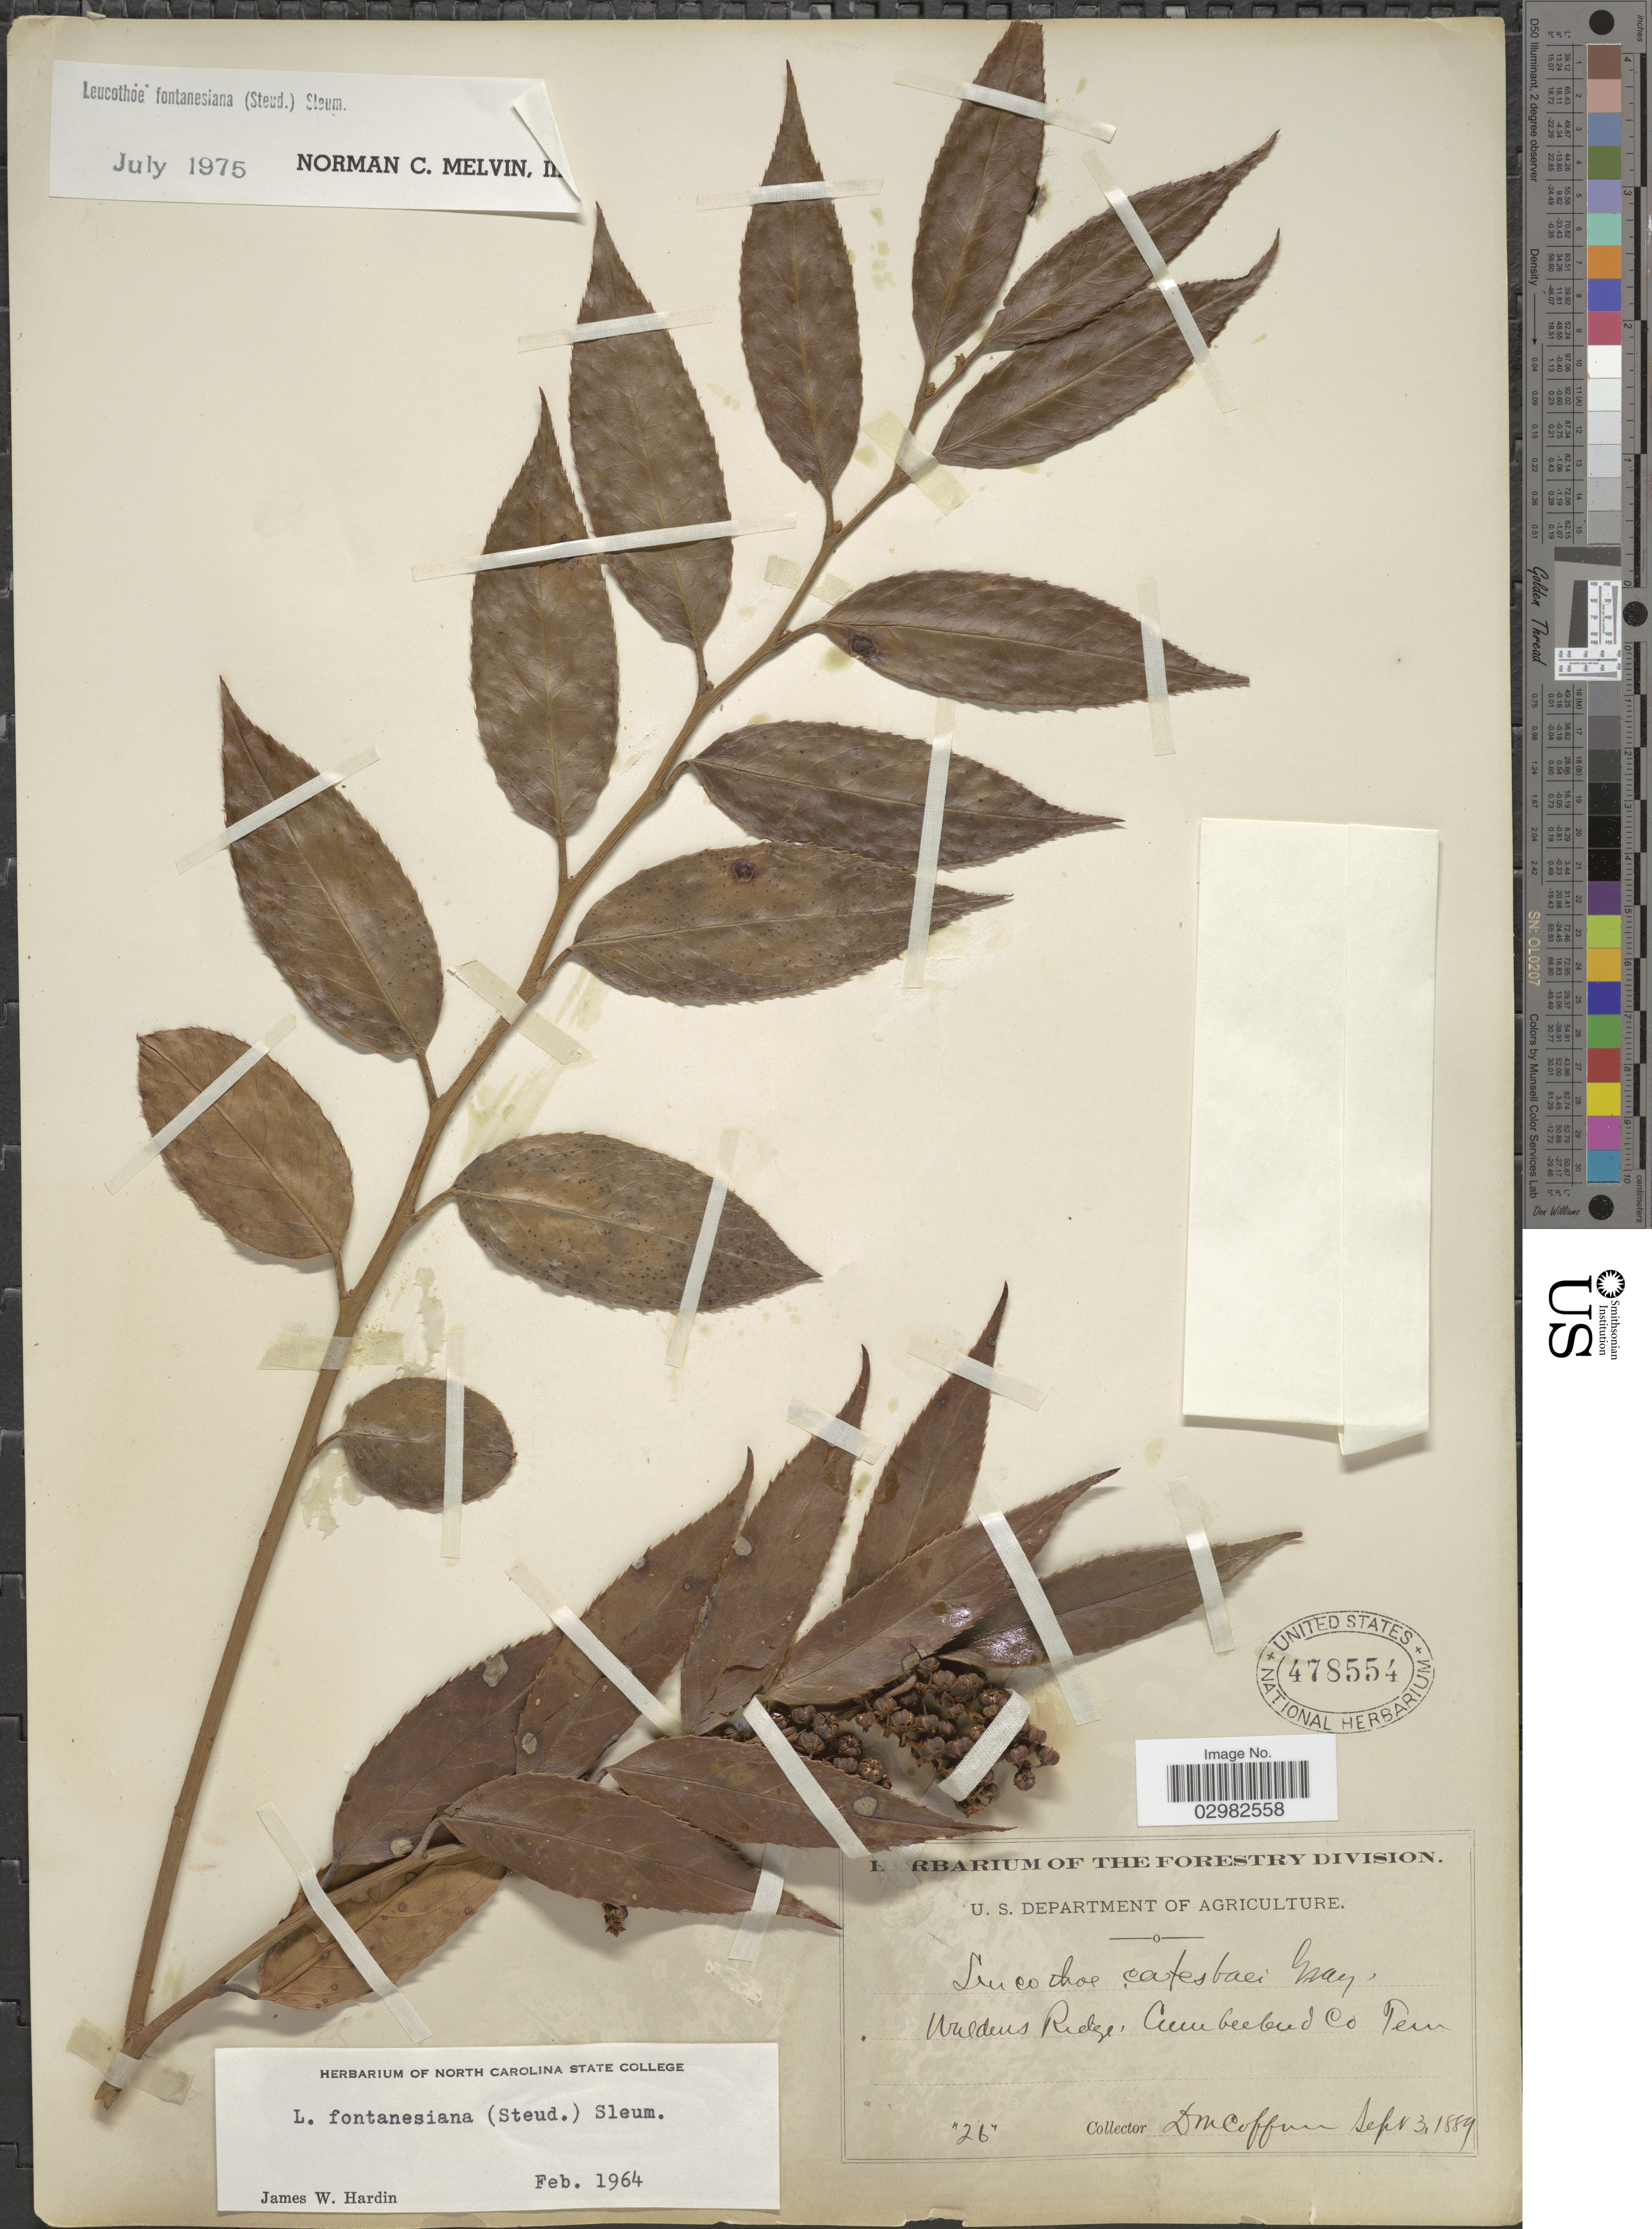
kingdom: Plantae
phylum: Tracheophyta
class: Magnoliopsida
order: Ericales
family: Ericaceae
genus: Leucothoe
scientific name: Leucothoë fontanesiana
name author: (Steud.) Sleumer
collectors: D. M. Coffman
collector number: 26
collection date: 1889-09-03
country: United States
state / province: Tennessee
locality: Waldens Ridge, Cumberland Co.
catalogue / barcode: US 478554